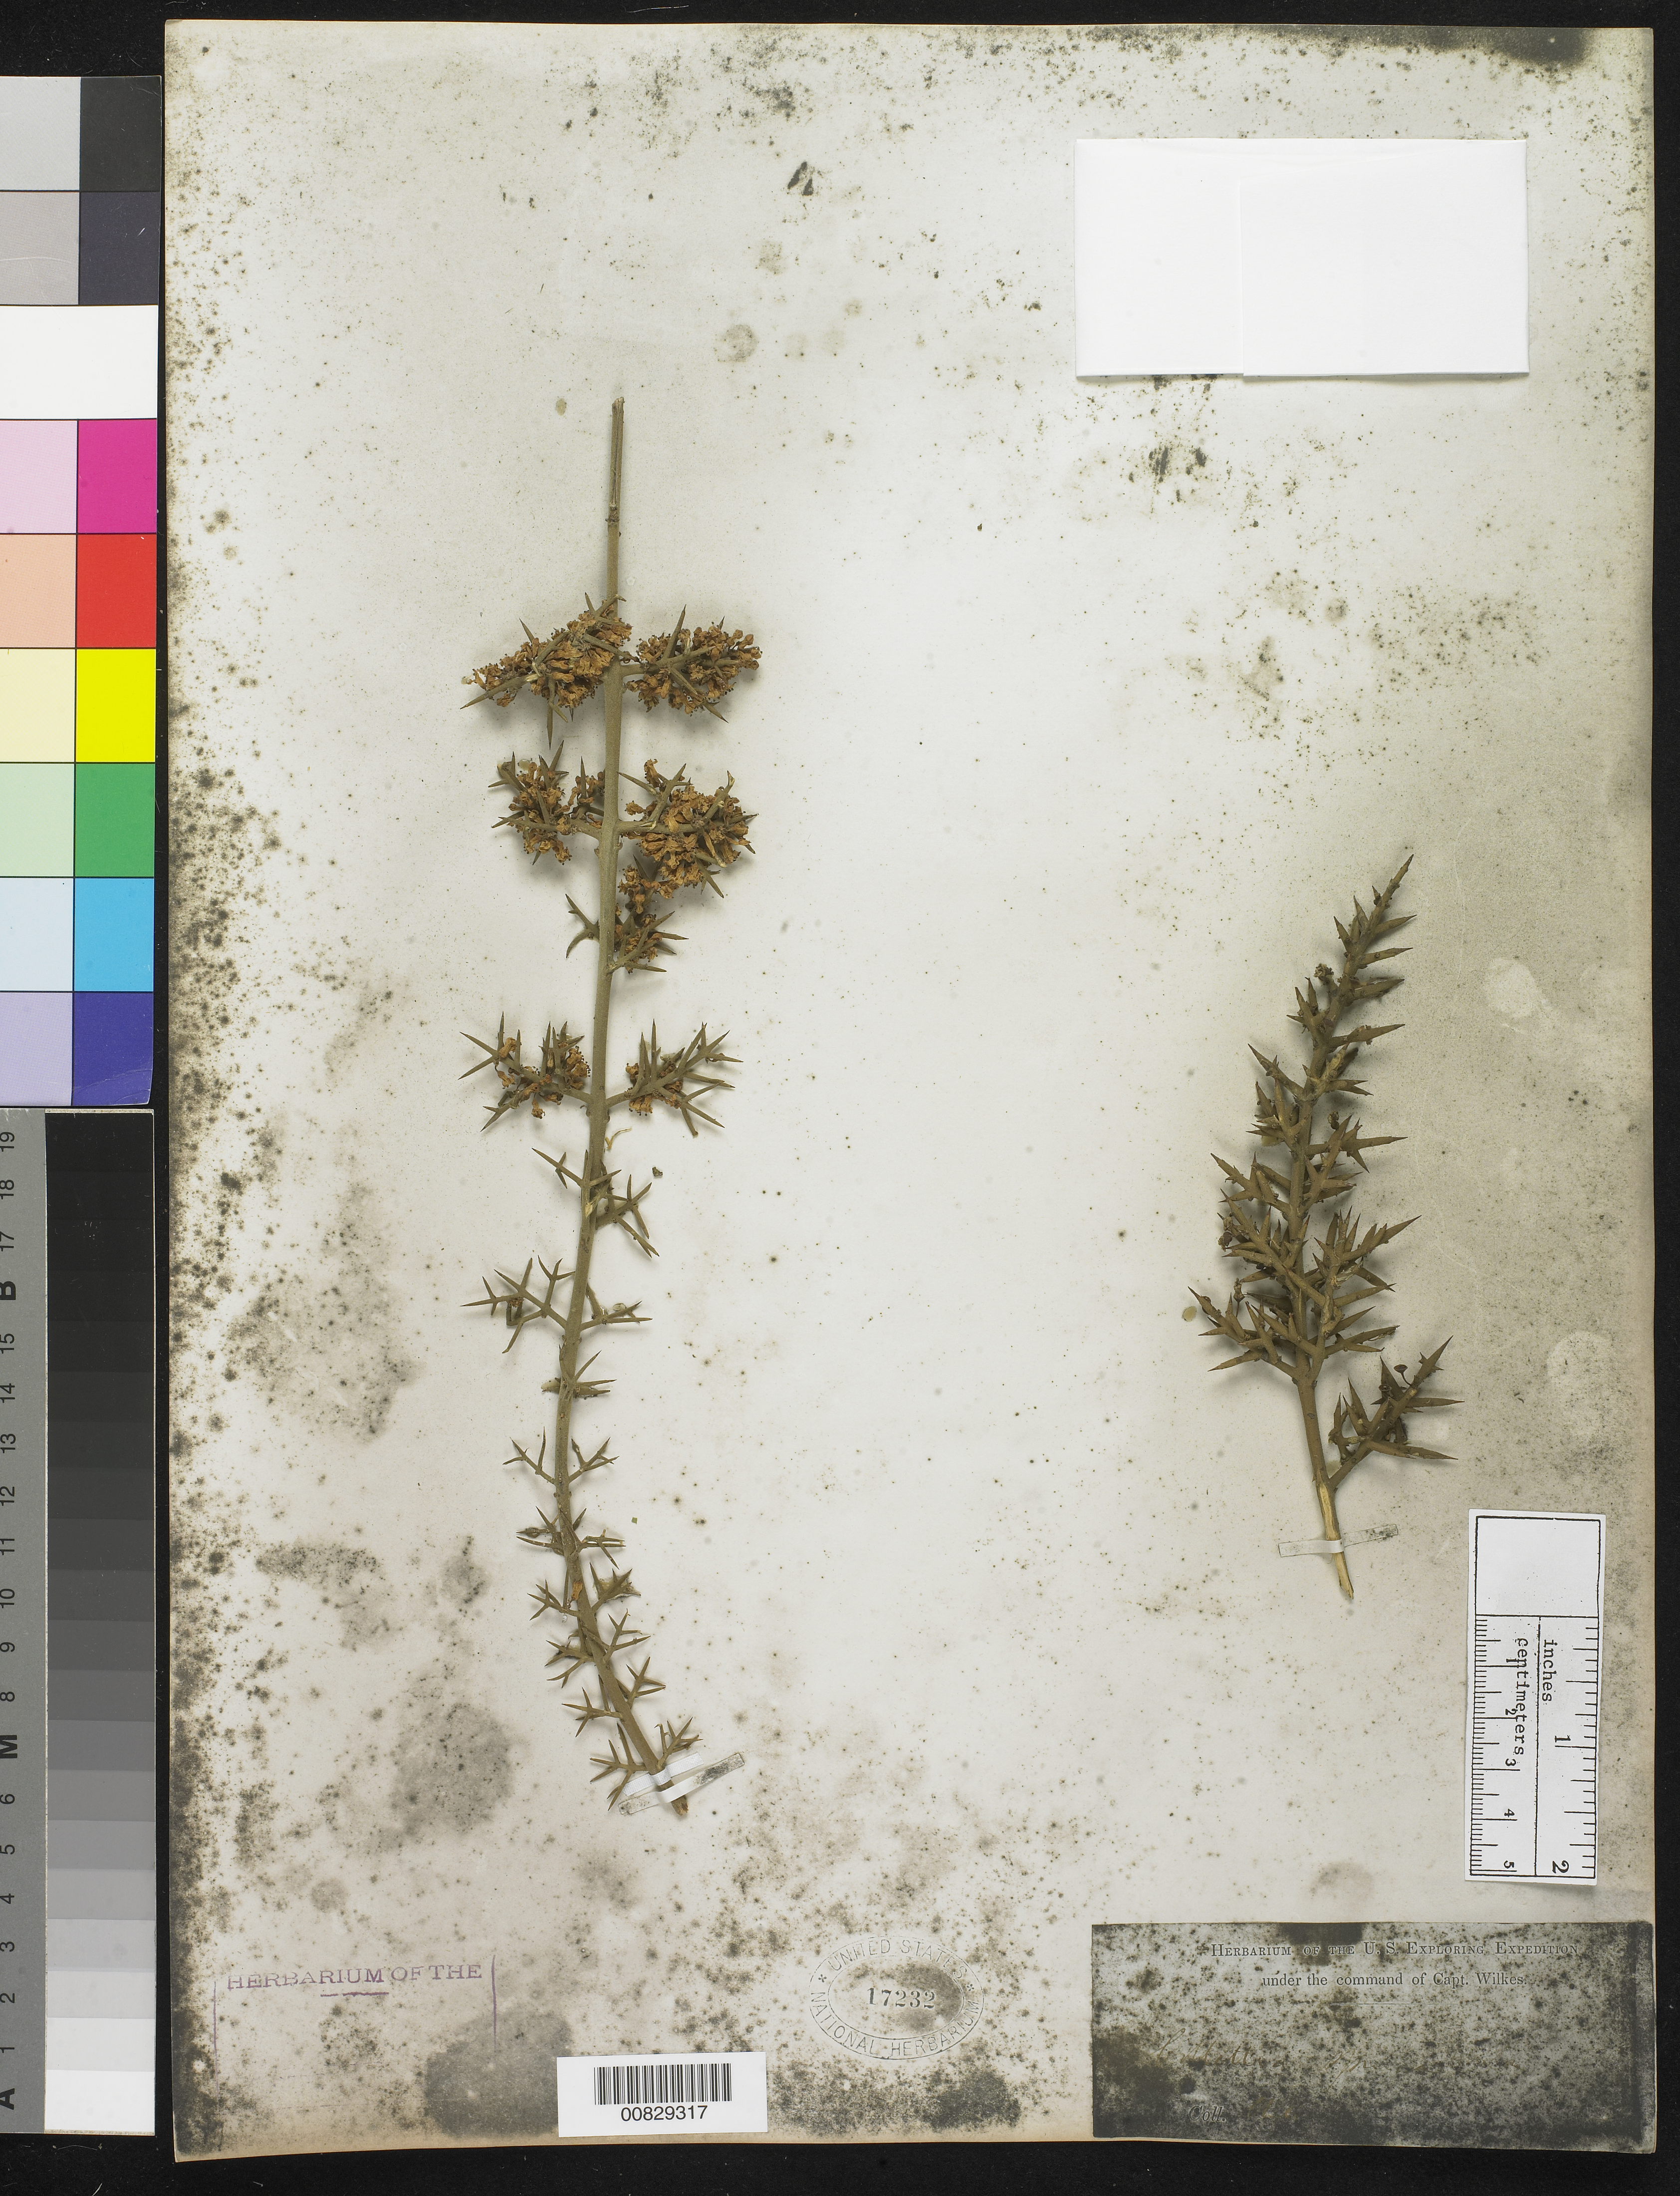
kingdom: Plantae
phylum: Tracheophyta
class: Magnoliopsida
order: Rosales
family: Rhamnaceae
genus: Colletia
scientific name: Colletia spinosa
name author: Lam.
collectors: Wilkes Explor. Exped.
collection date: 1838/1842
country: Chile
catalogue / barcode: US 17232